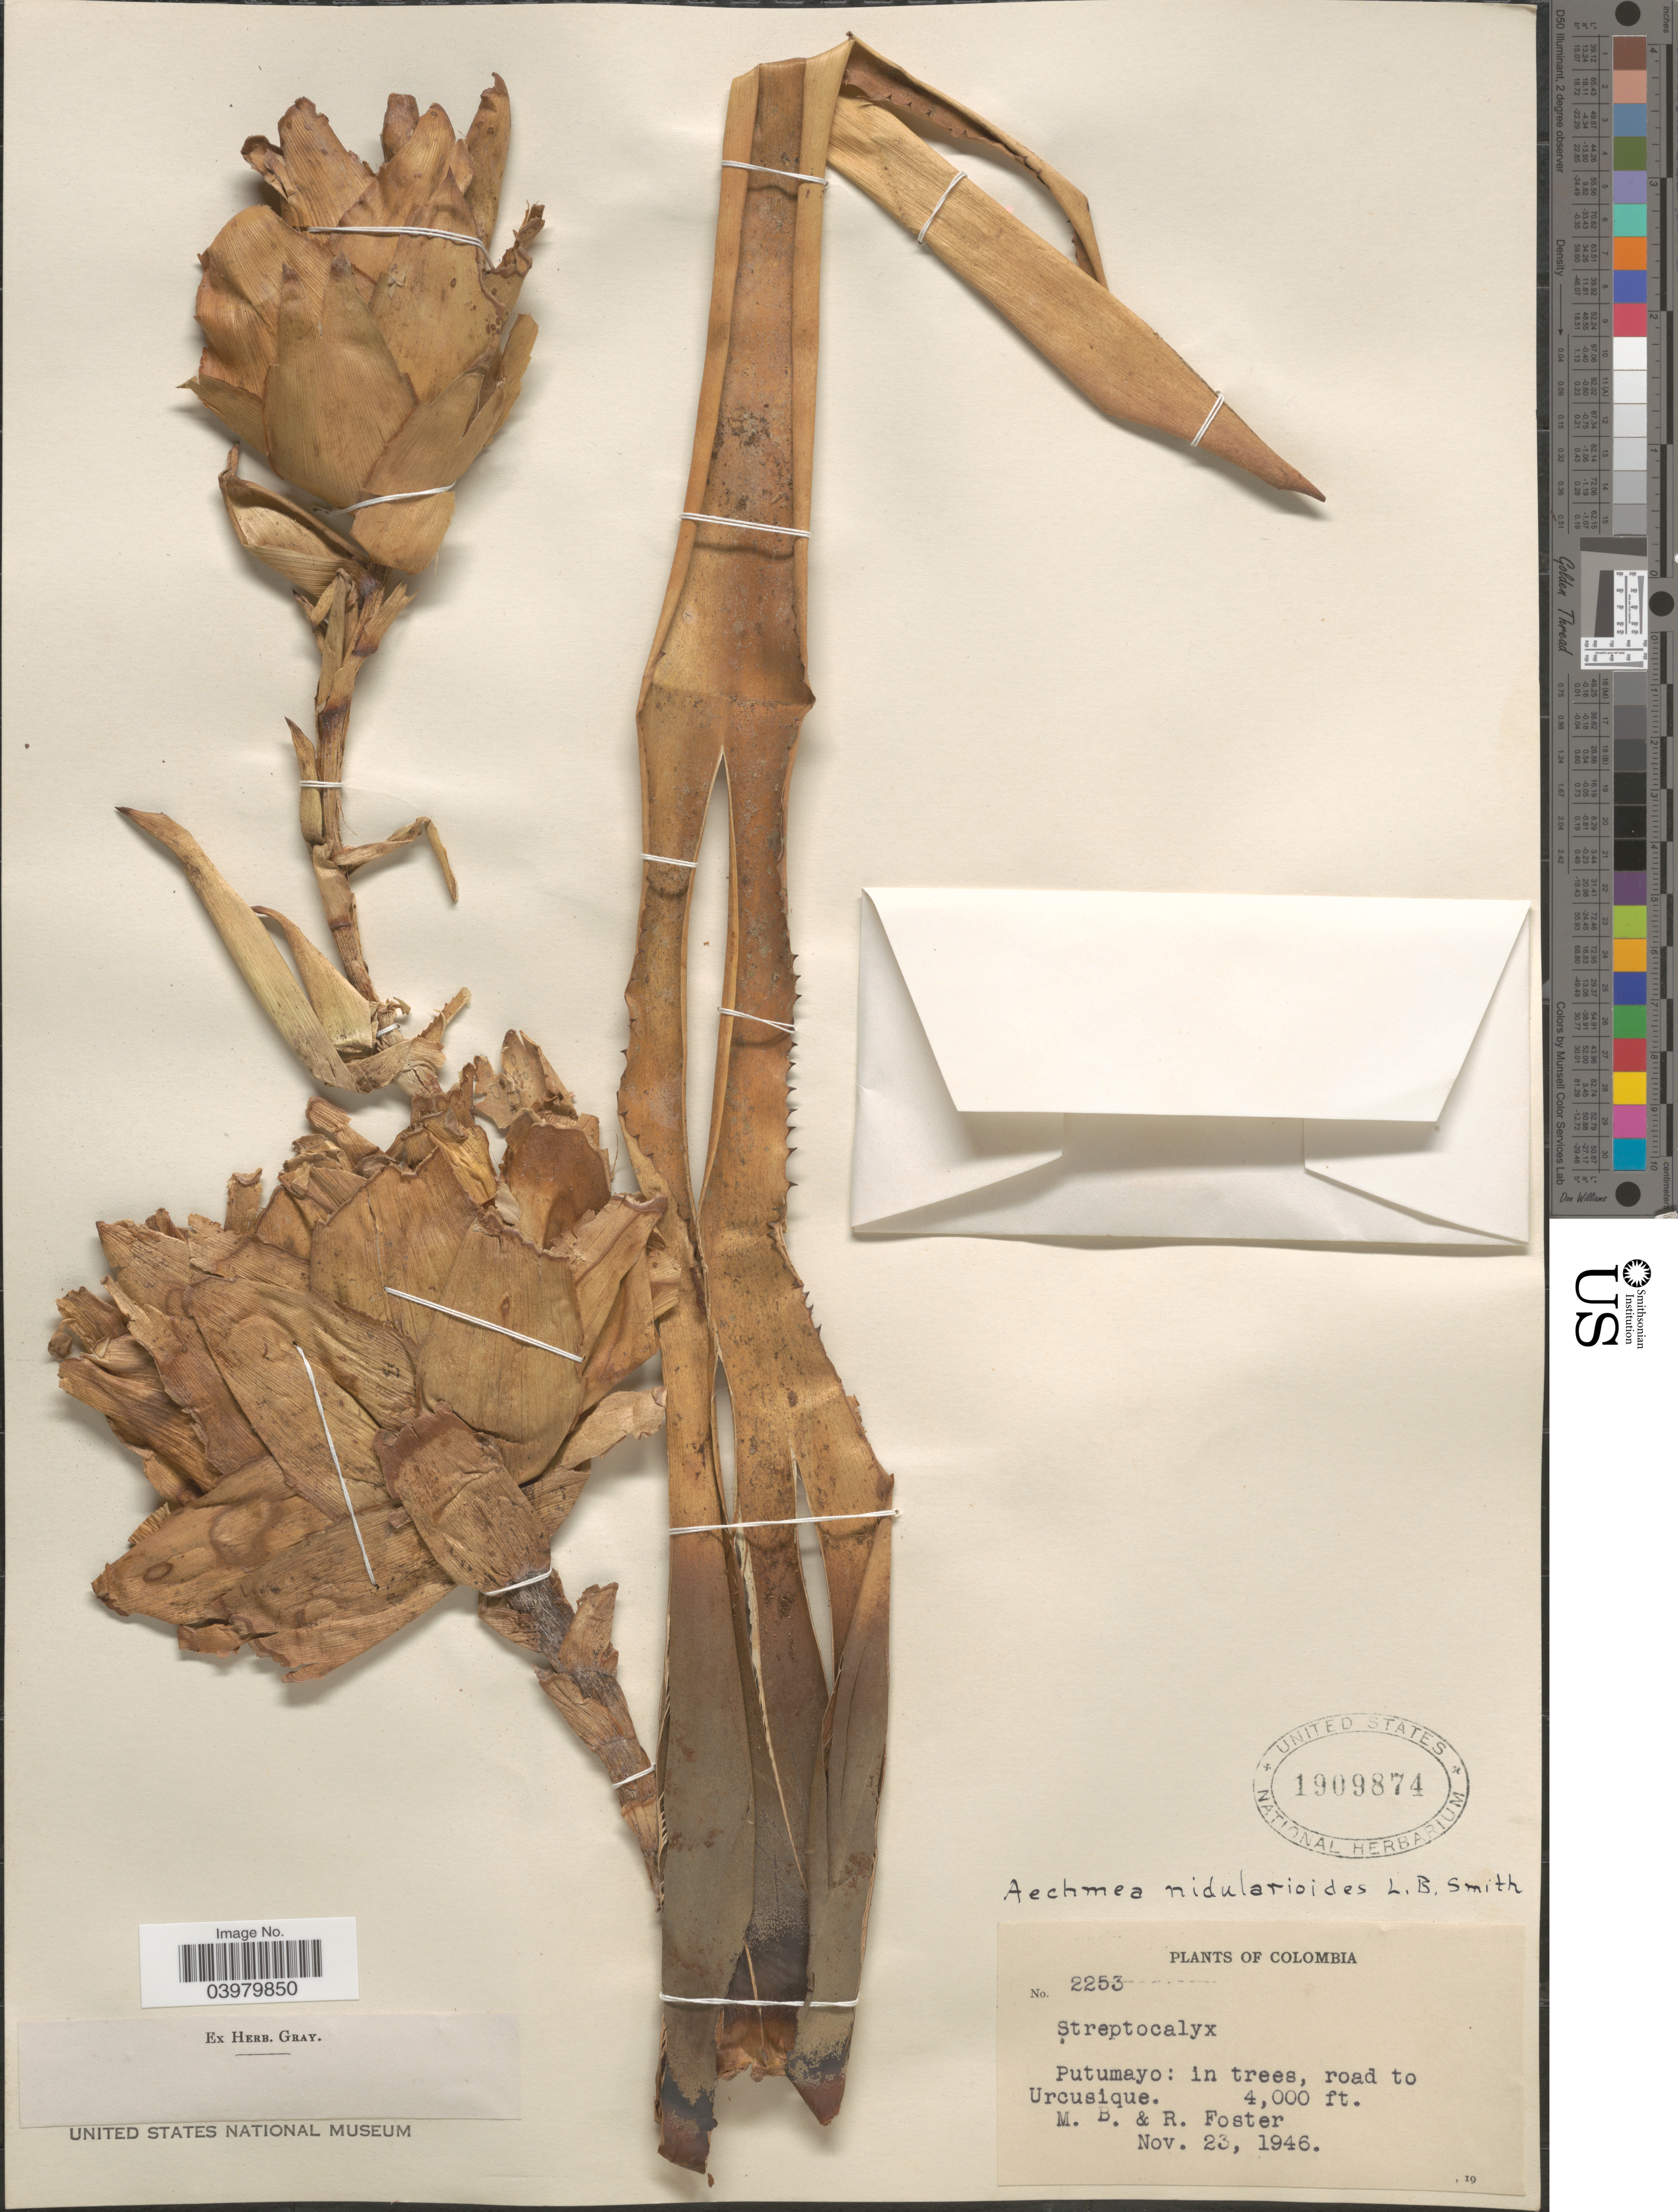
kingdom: Plantae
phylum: Tracheophyta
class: Liliopsida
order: Poales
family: Bromeliaceae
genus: Aechmea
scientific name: Aechmea nidularioides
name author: L.B. Sm.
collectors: M. B. Foster & R. Foster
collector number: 2253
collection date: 1946-11-23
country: Colombia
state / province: Putumayo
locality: Road to Urcusique.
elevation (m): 1219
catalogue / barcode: US 1909874